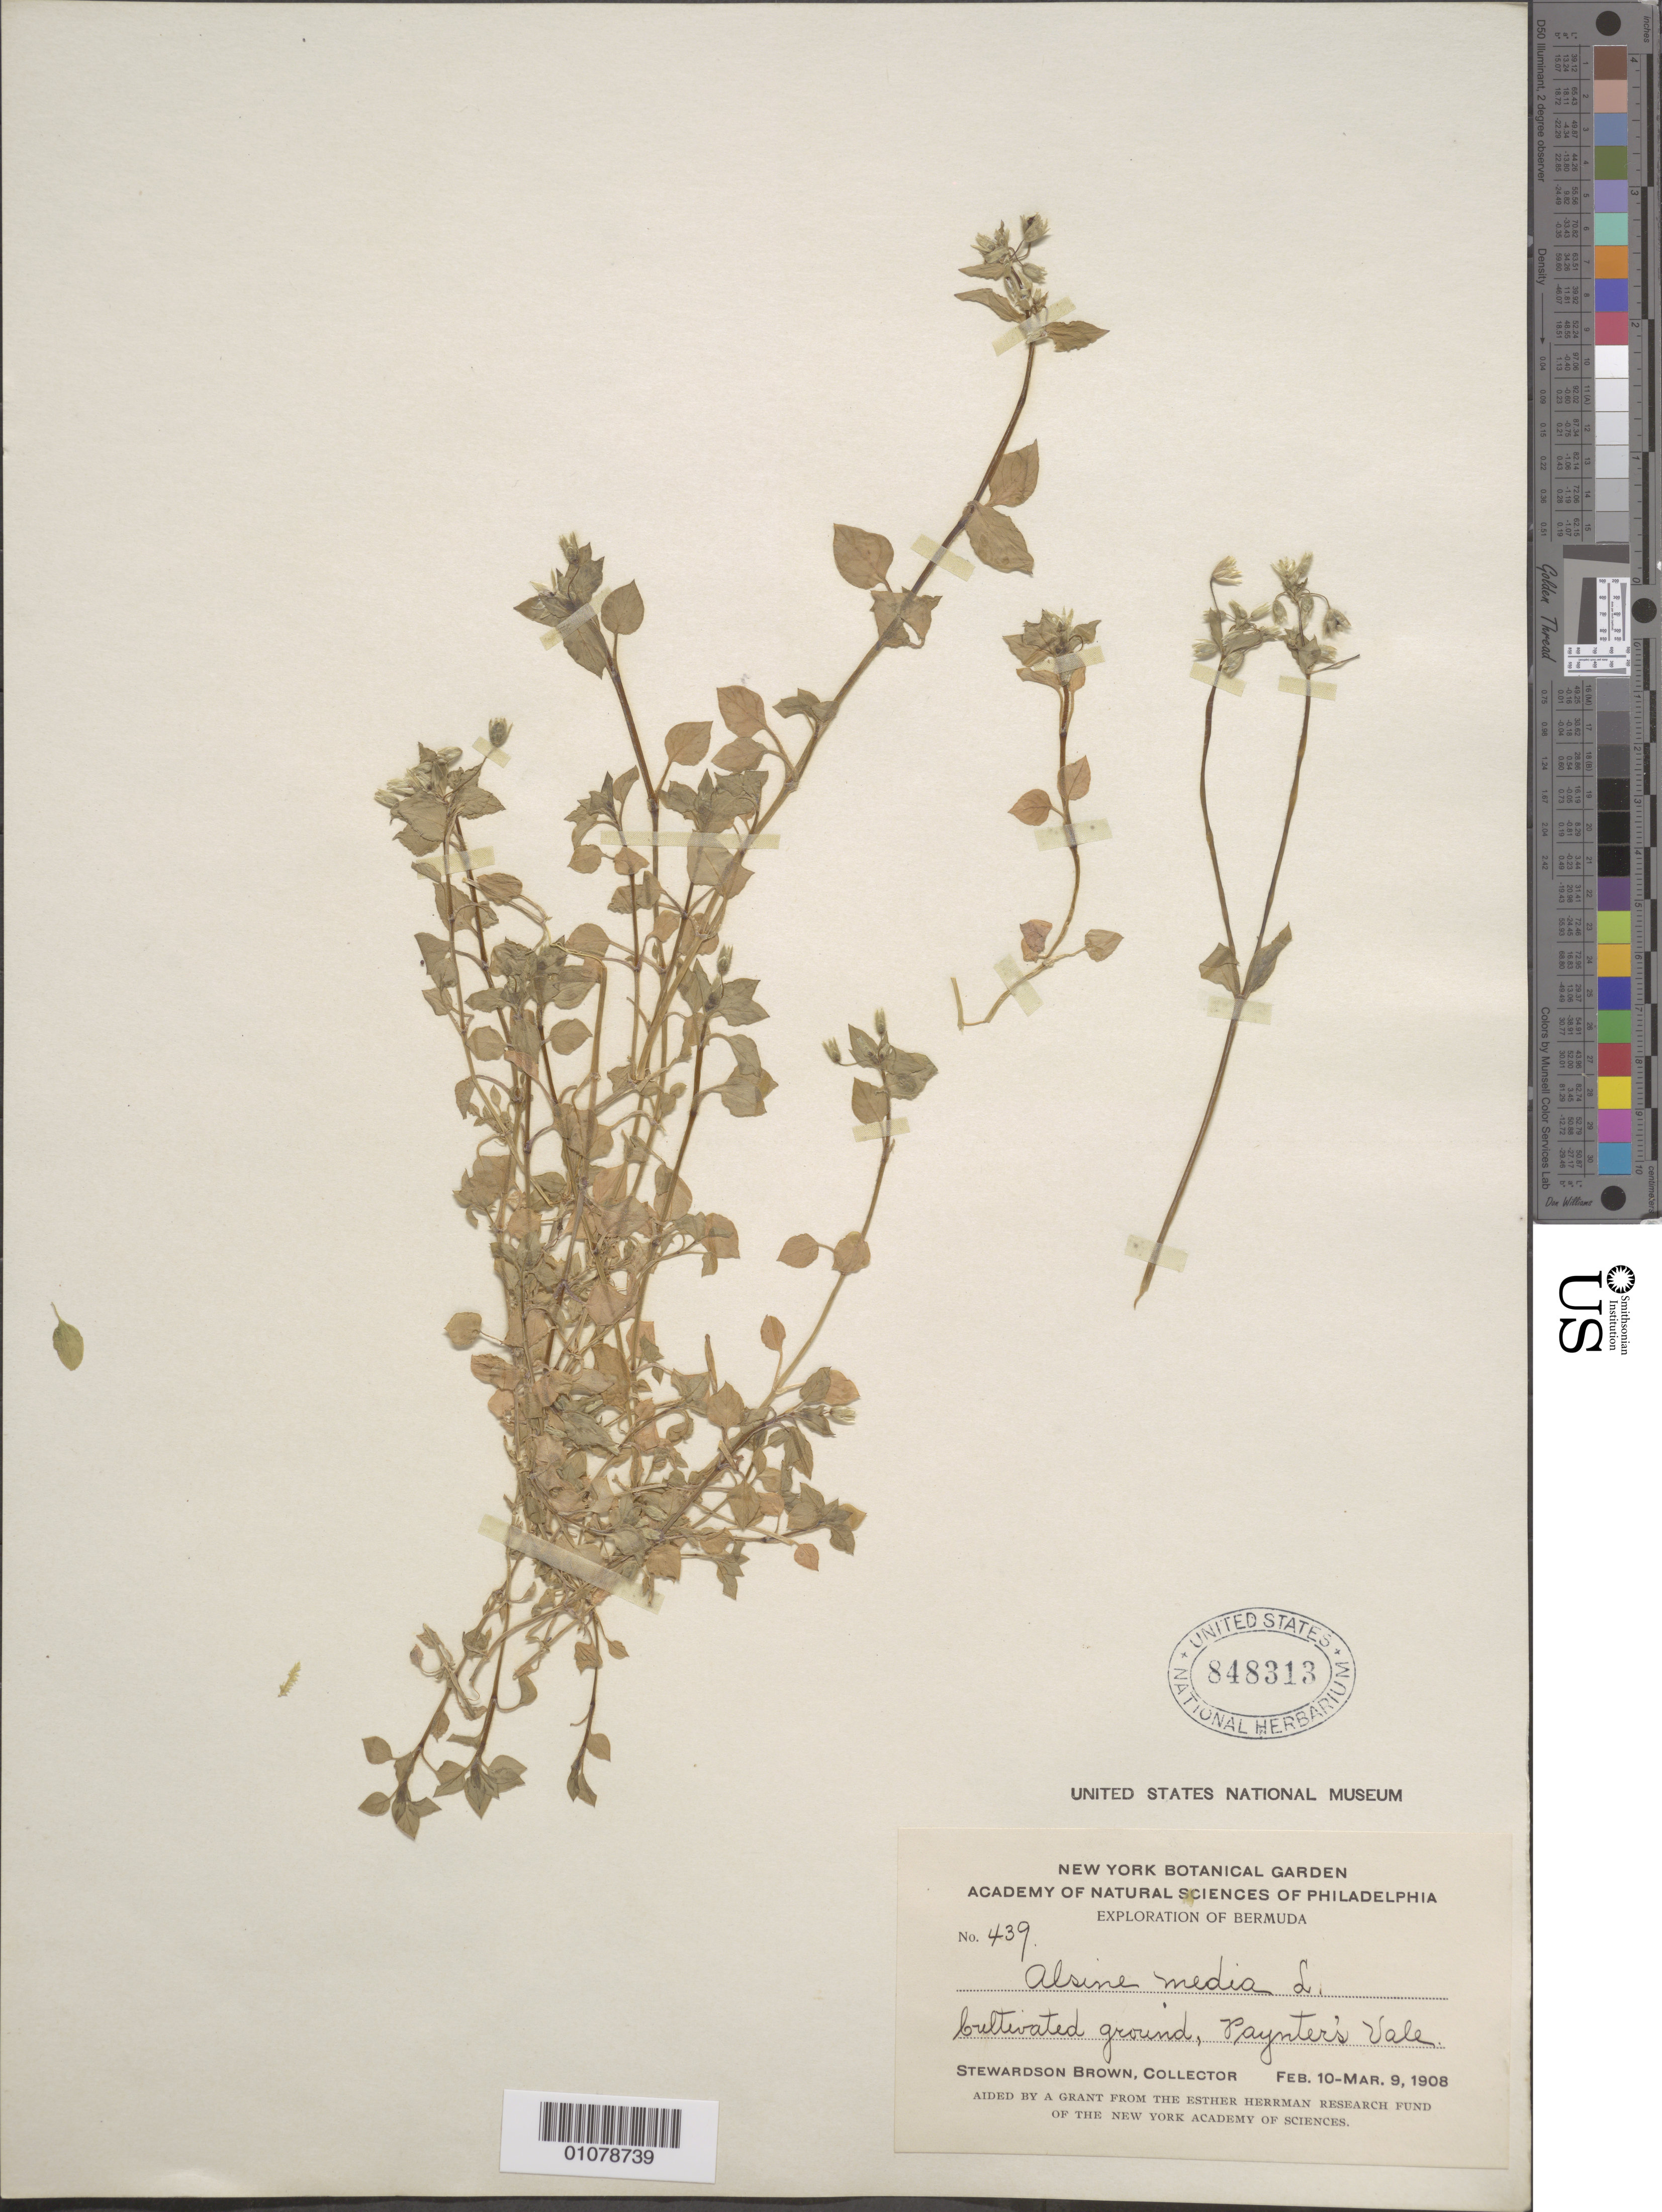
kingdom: Plantae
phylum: Tracheophyta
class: Magnoliopsida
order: Caryophyllales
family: Caryophyllaceae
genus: Alsine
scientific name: Alsine media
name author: L.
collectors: S. Brown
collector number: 439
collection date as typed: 10 Feb 1908 to 09 Mar 1908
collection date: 1908-02-10/1908-03-09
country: Bermuda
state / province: Hamilton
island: Bermuda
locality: Paynter's Vale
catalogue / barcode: US 848313